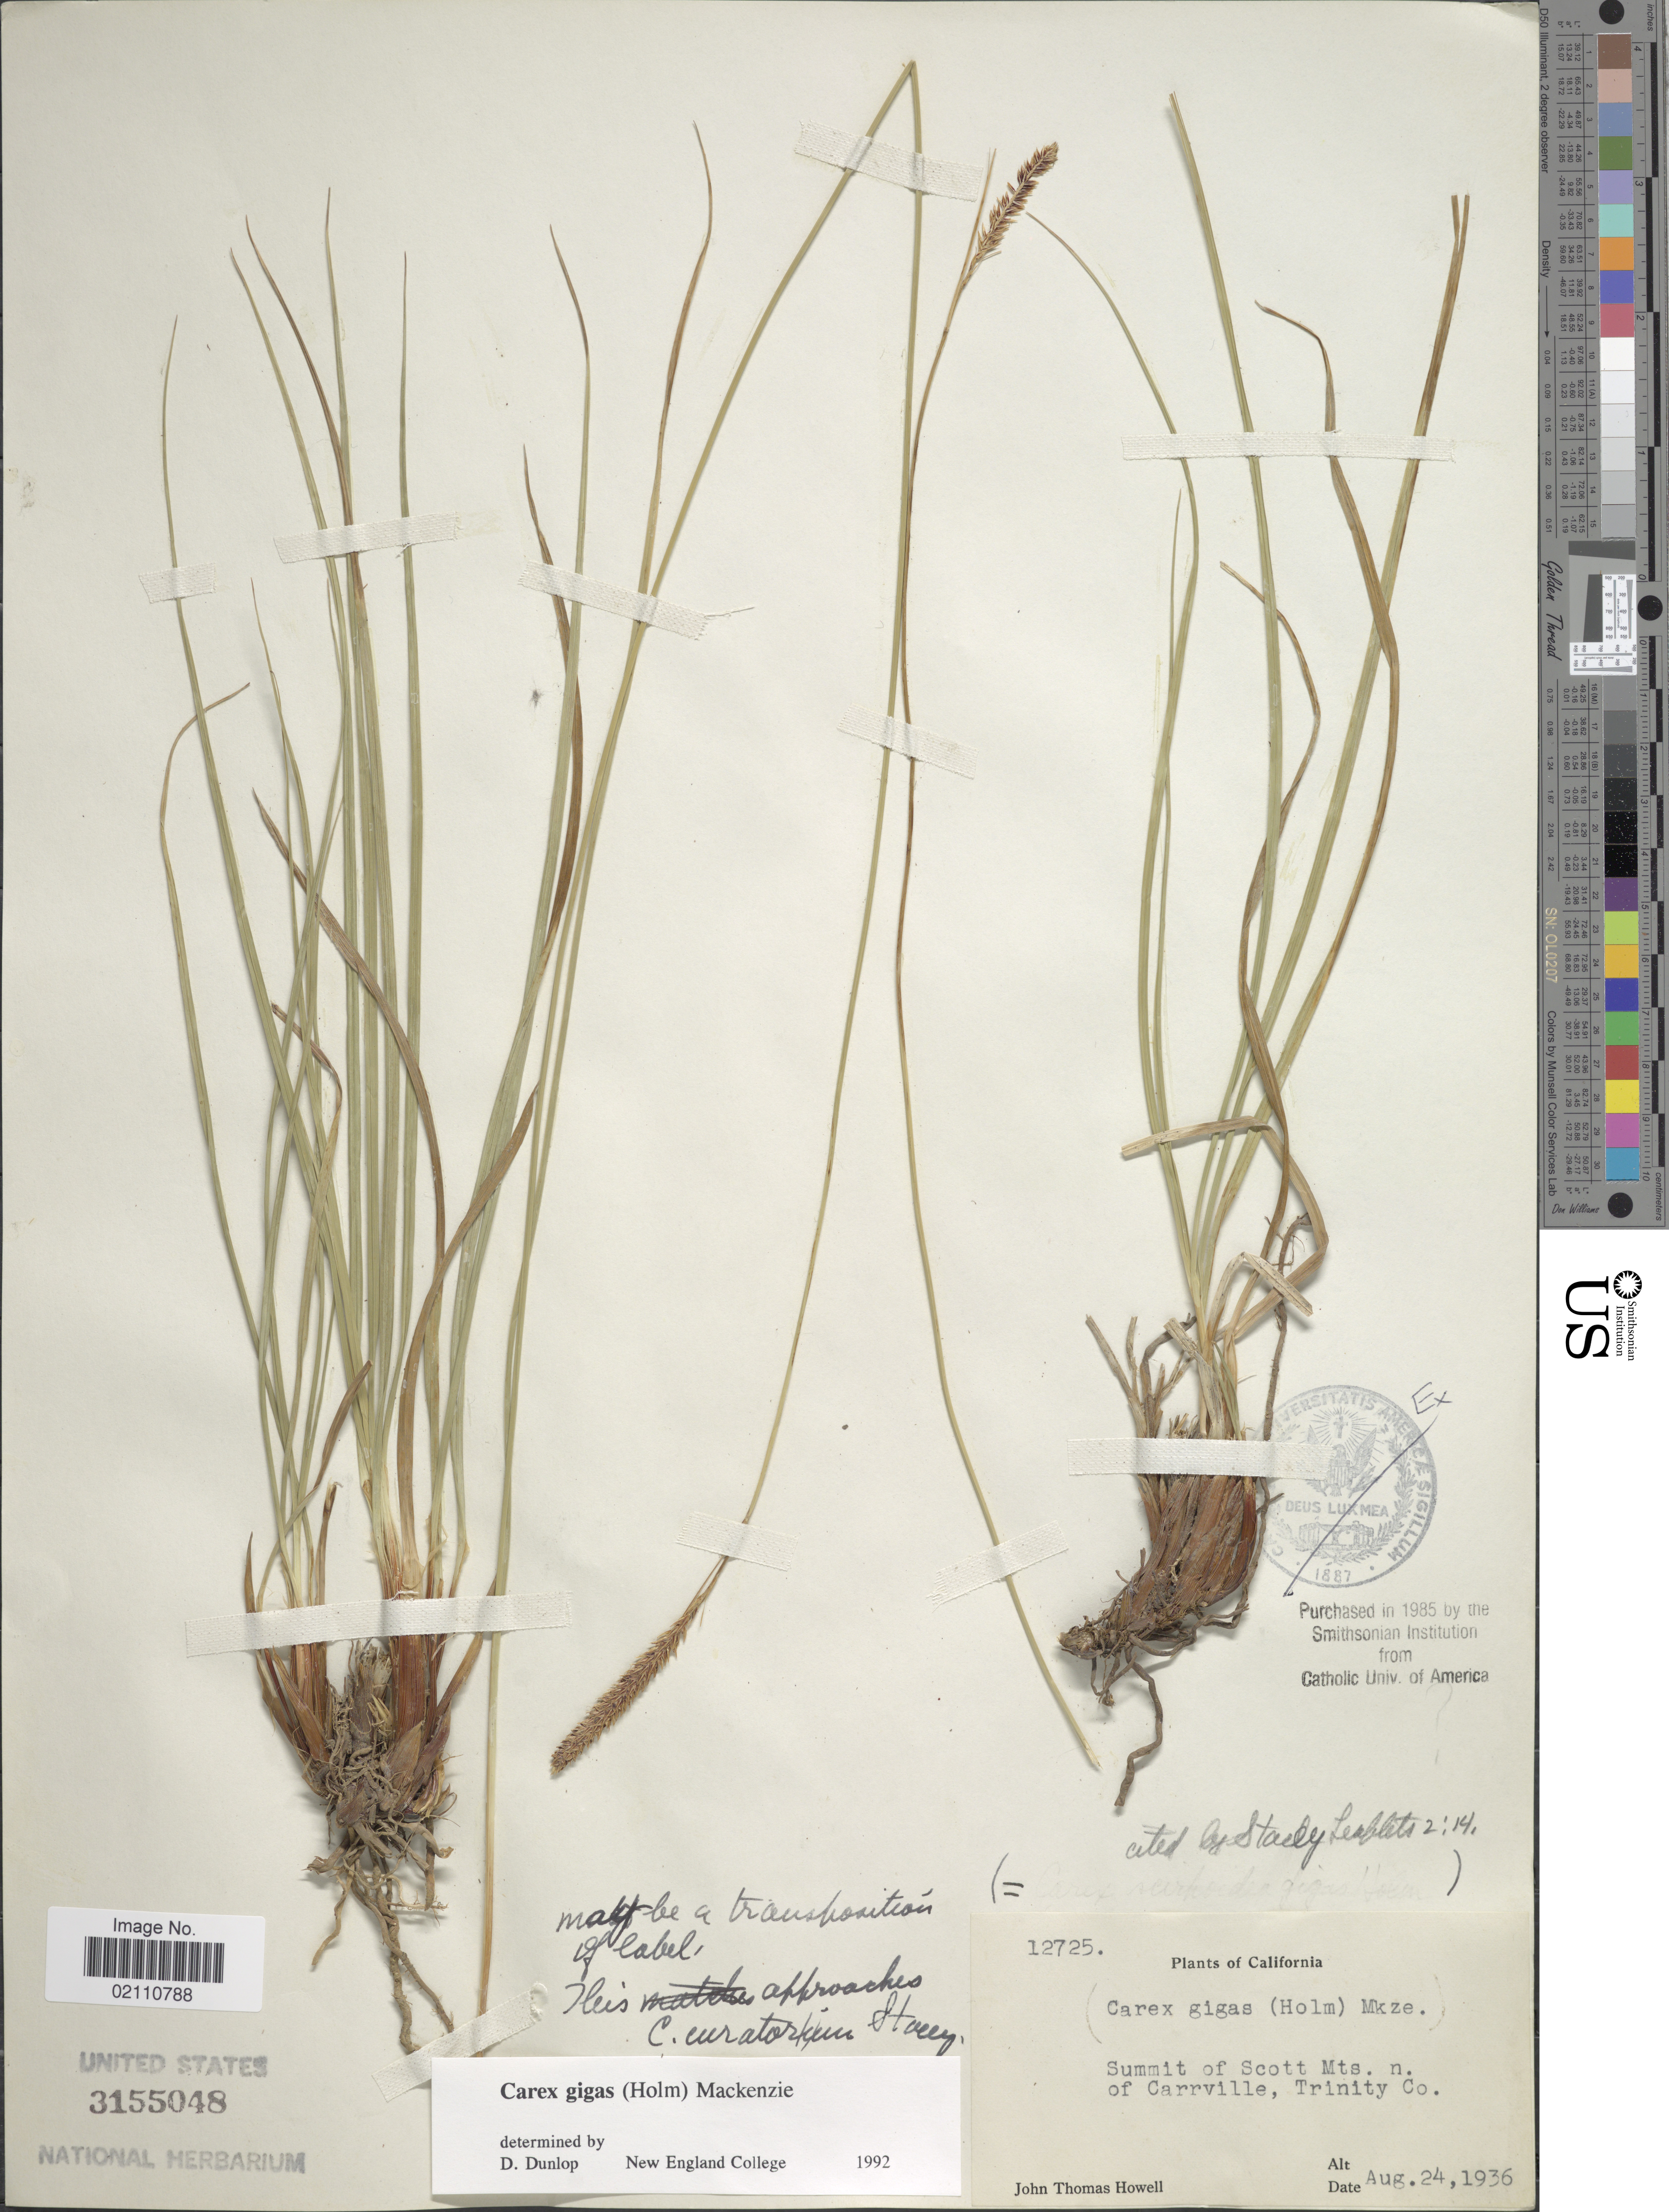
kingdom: Plantae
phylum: Tracheophyta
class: Liliopsida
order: Poales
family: Cyperaceae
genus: Carex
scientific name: Carex scabriuscula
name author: Mack.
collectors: J. T. Howell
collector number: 12725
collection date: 1936-08-24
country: United States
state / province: California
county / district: Trinity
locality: Summit of Scott Mts., n. of Carrville, Trinity Co.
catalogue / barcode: US 3155048